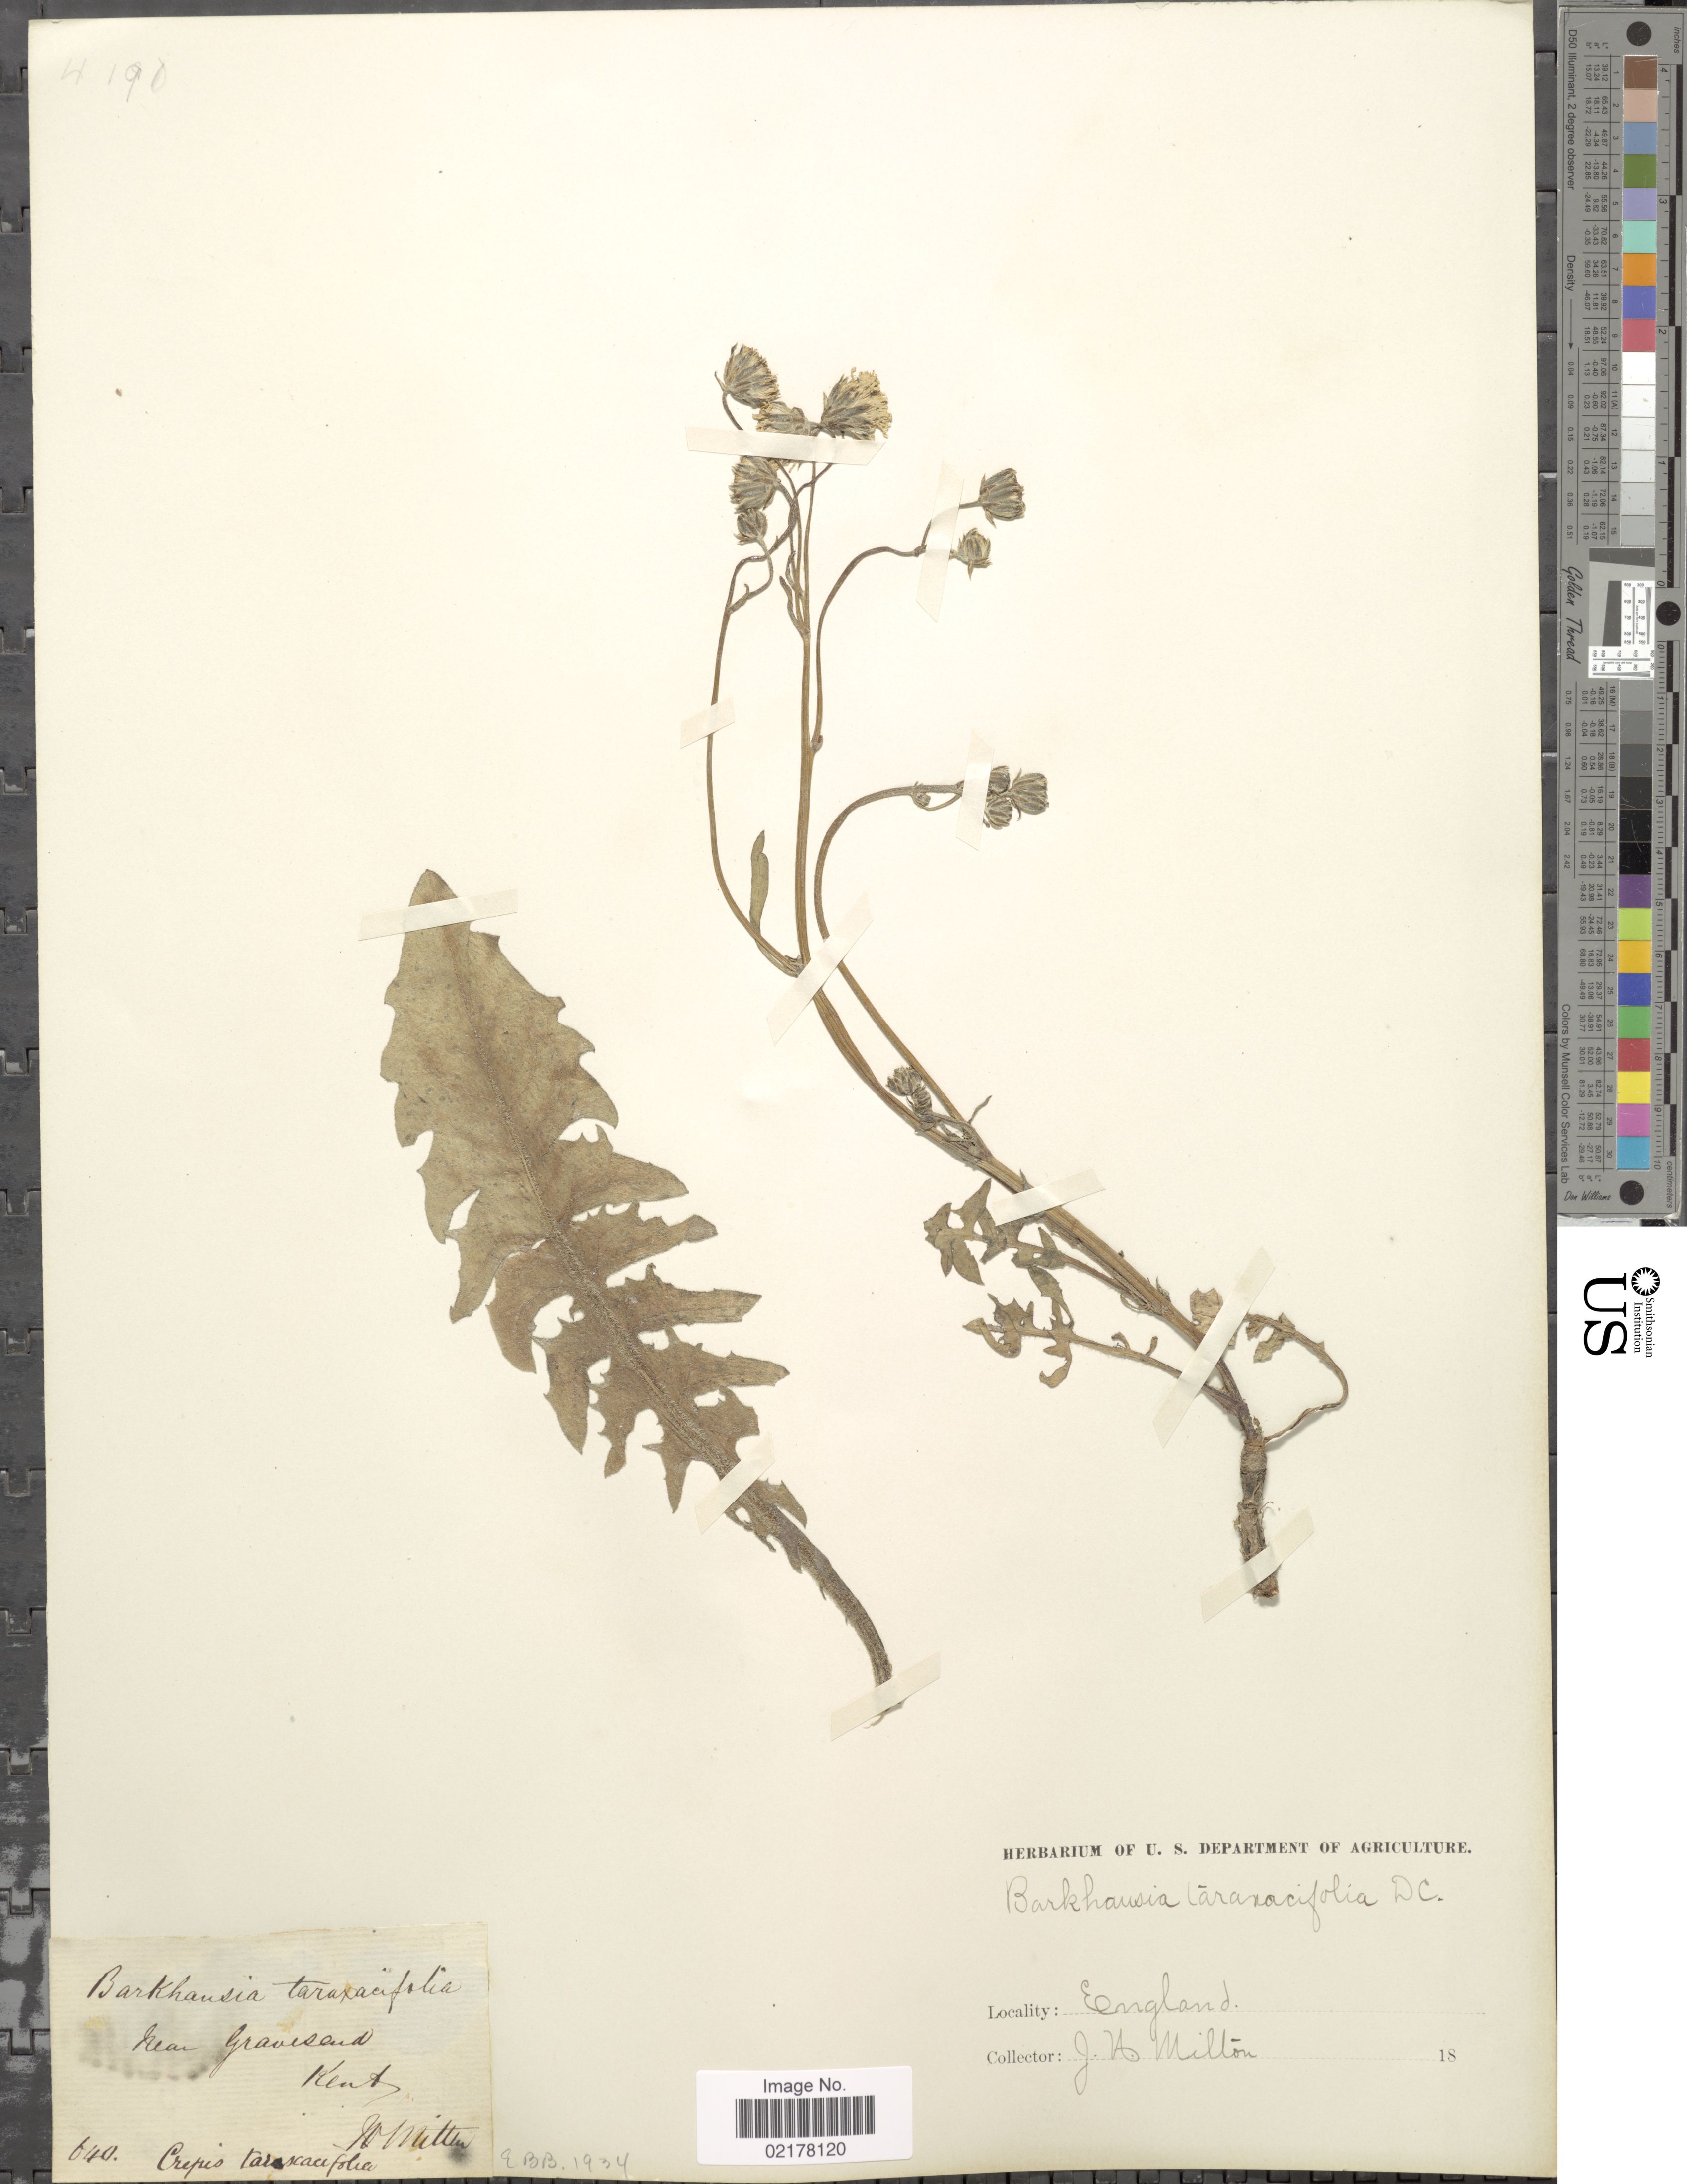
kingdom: Plantae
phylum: Tracheophyta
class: Magnoliopsida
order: Asterales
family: Asteraceae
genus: Crepis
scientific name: Crepis vesicaria subsp. taraxacifolia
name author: (Thuill.) Thell.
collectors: W. Milton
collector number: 640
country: United Kingdom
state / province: England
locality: Kent